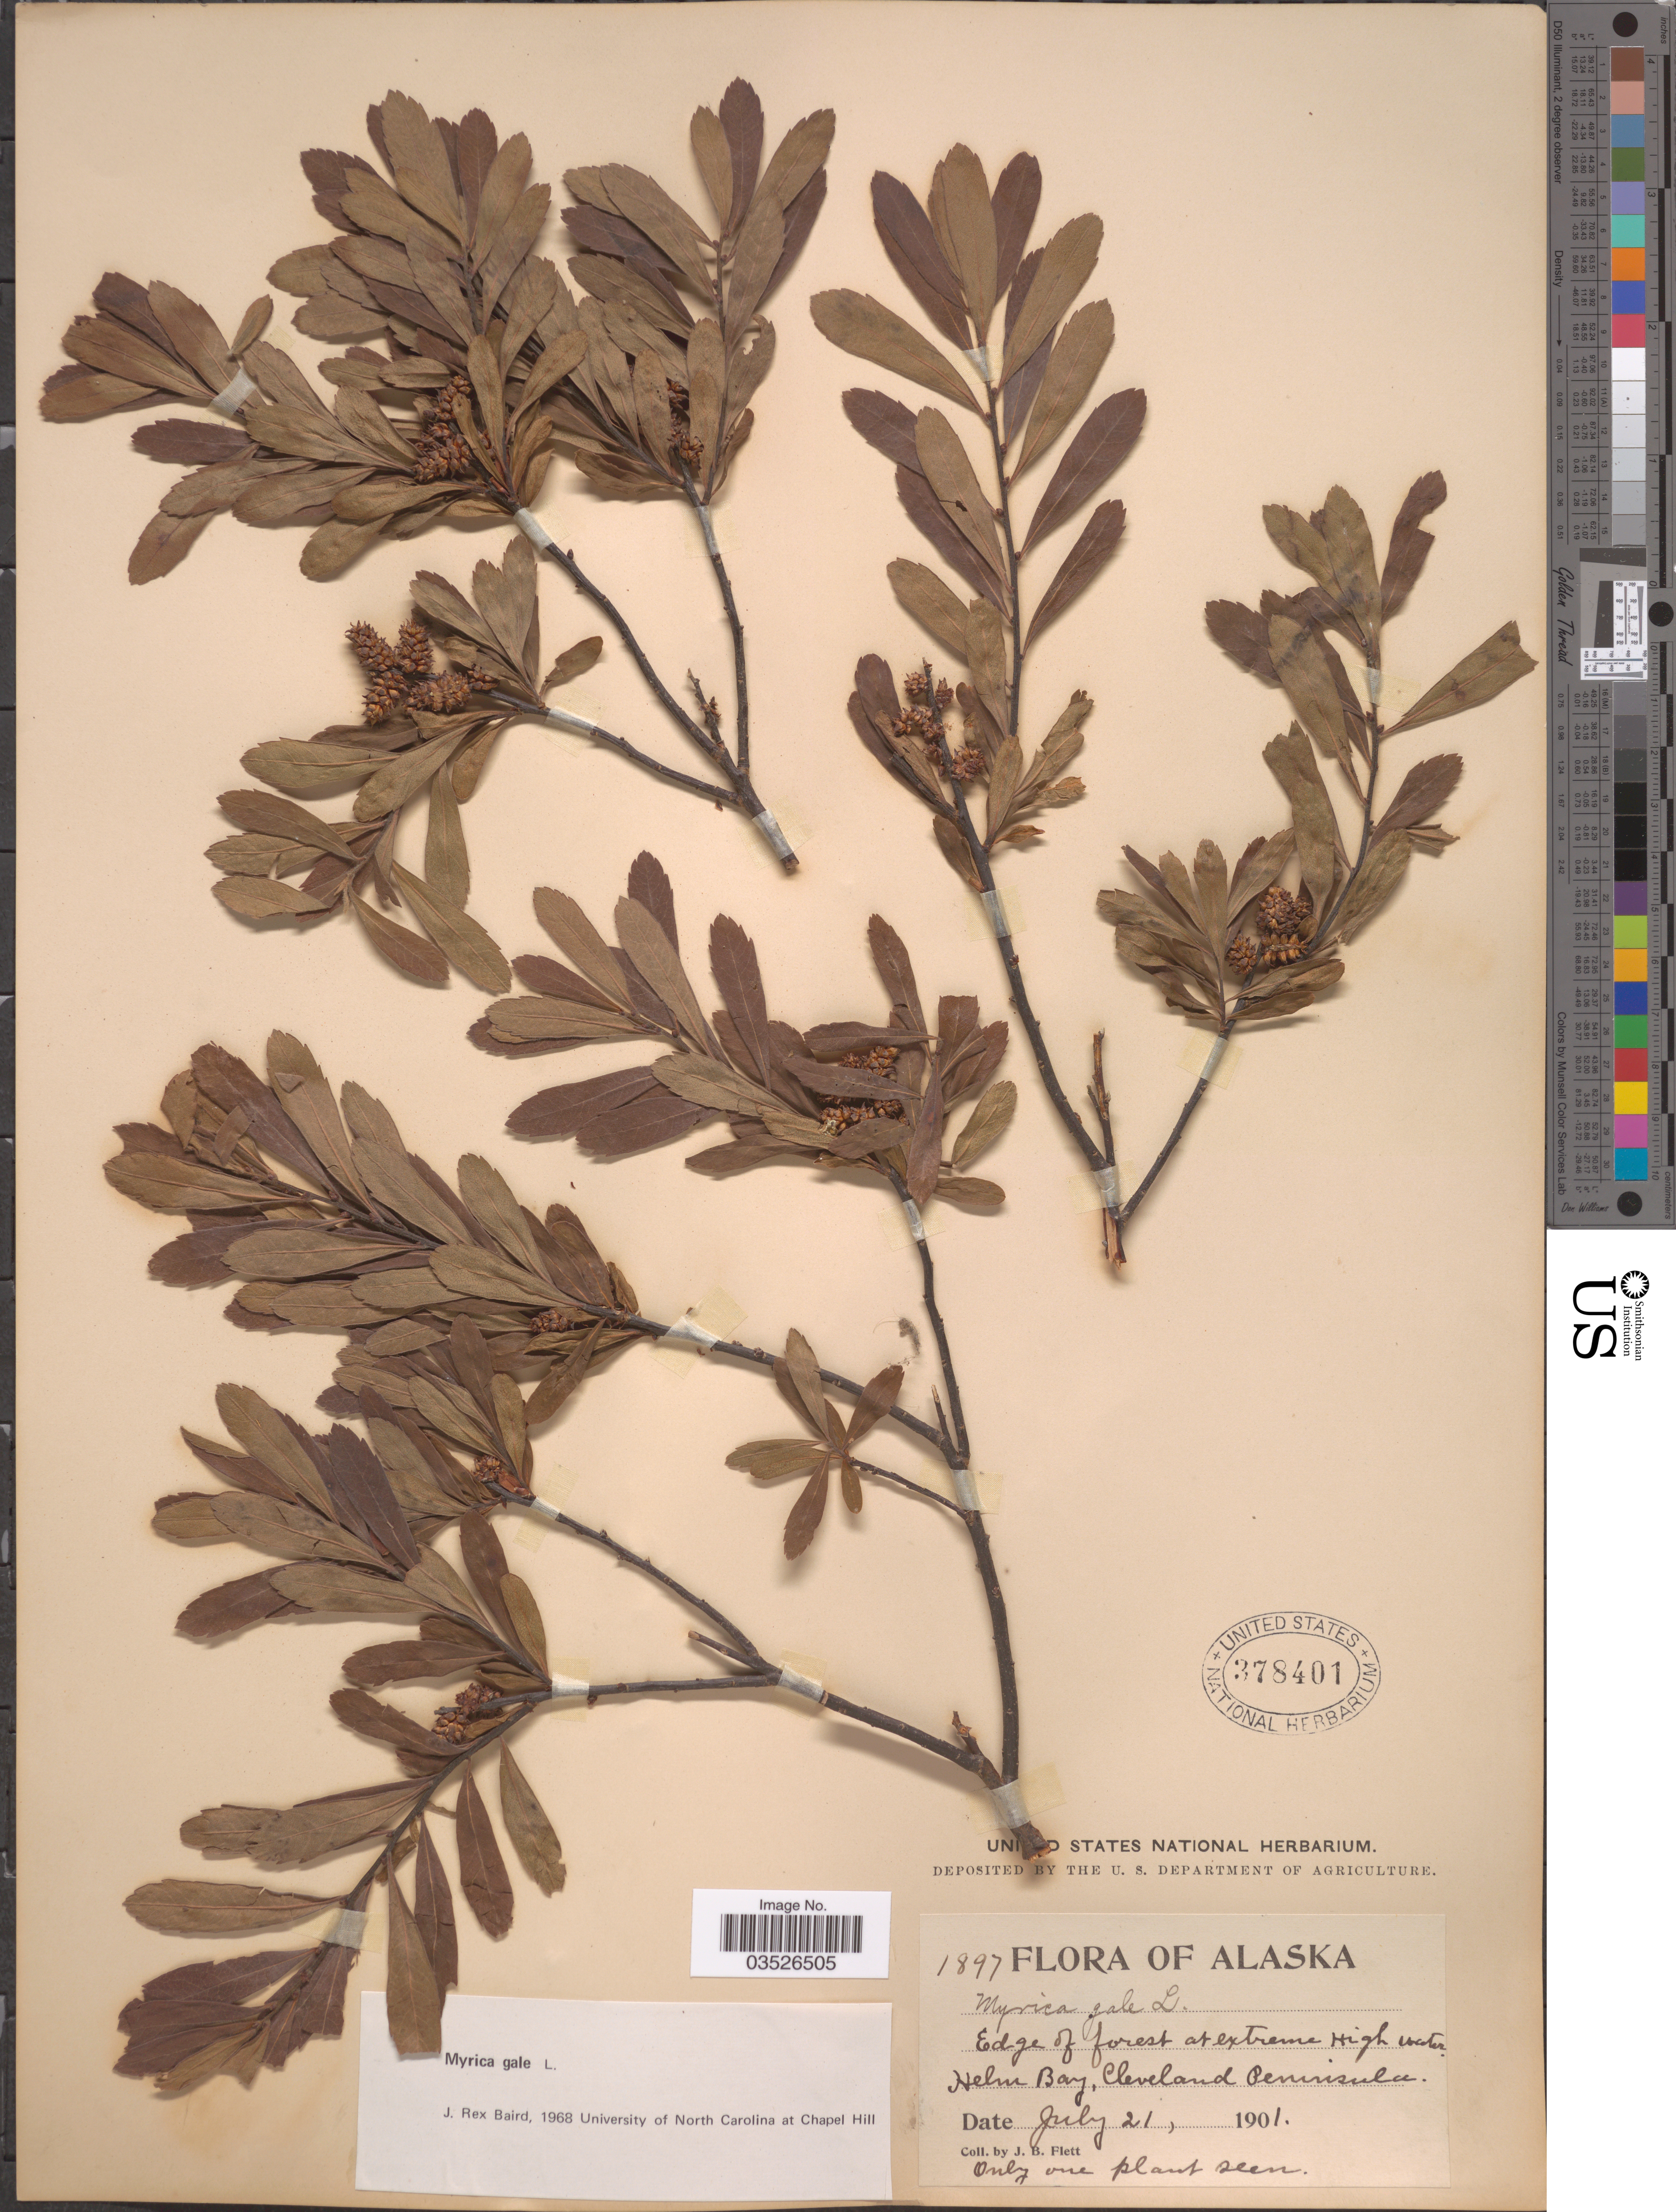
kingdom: Plantae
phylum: Tracheophyta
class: Magnoliopsida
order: Fagales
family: Myricaceae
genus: Myrica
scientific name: Myrica gale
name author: L.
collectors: J. Flett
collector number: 1897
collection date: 1901-07-21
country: United States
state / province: Alaska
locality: High Water Helm Bay, Cleveland Peninsula.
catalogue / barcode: US 378401